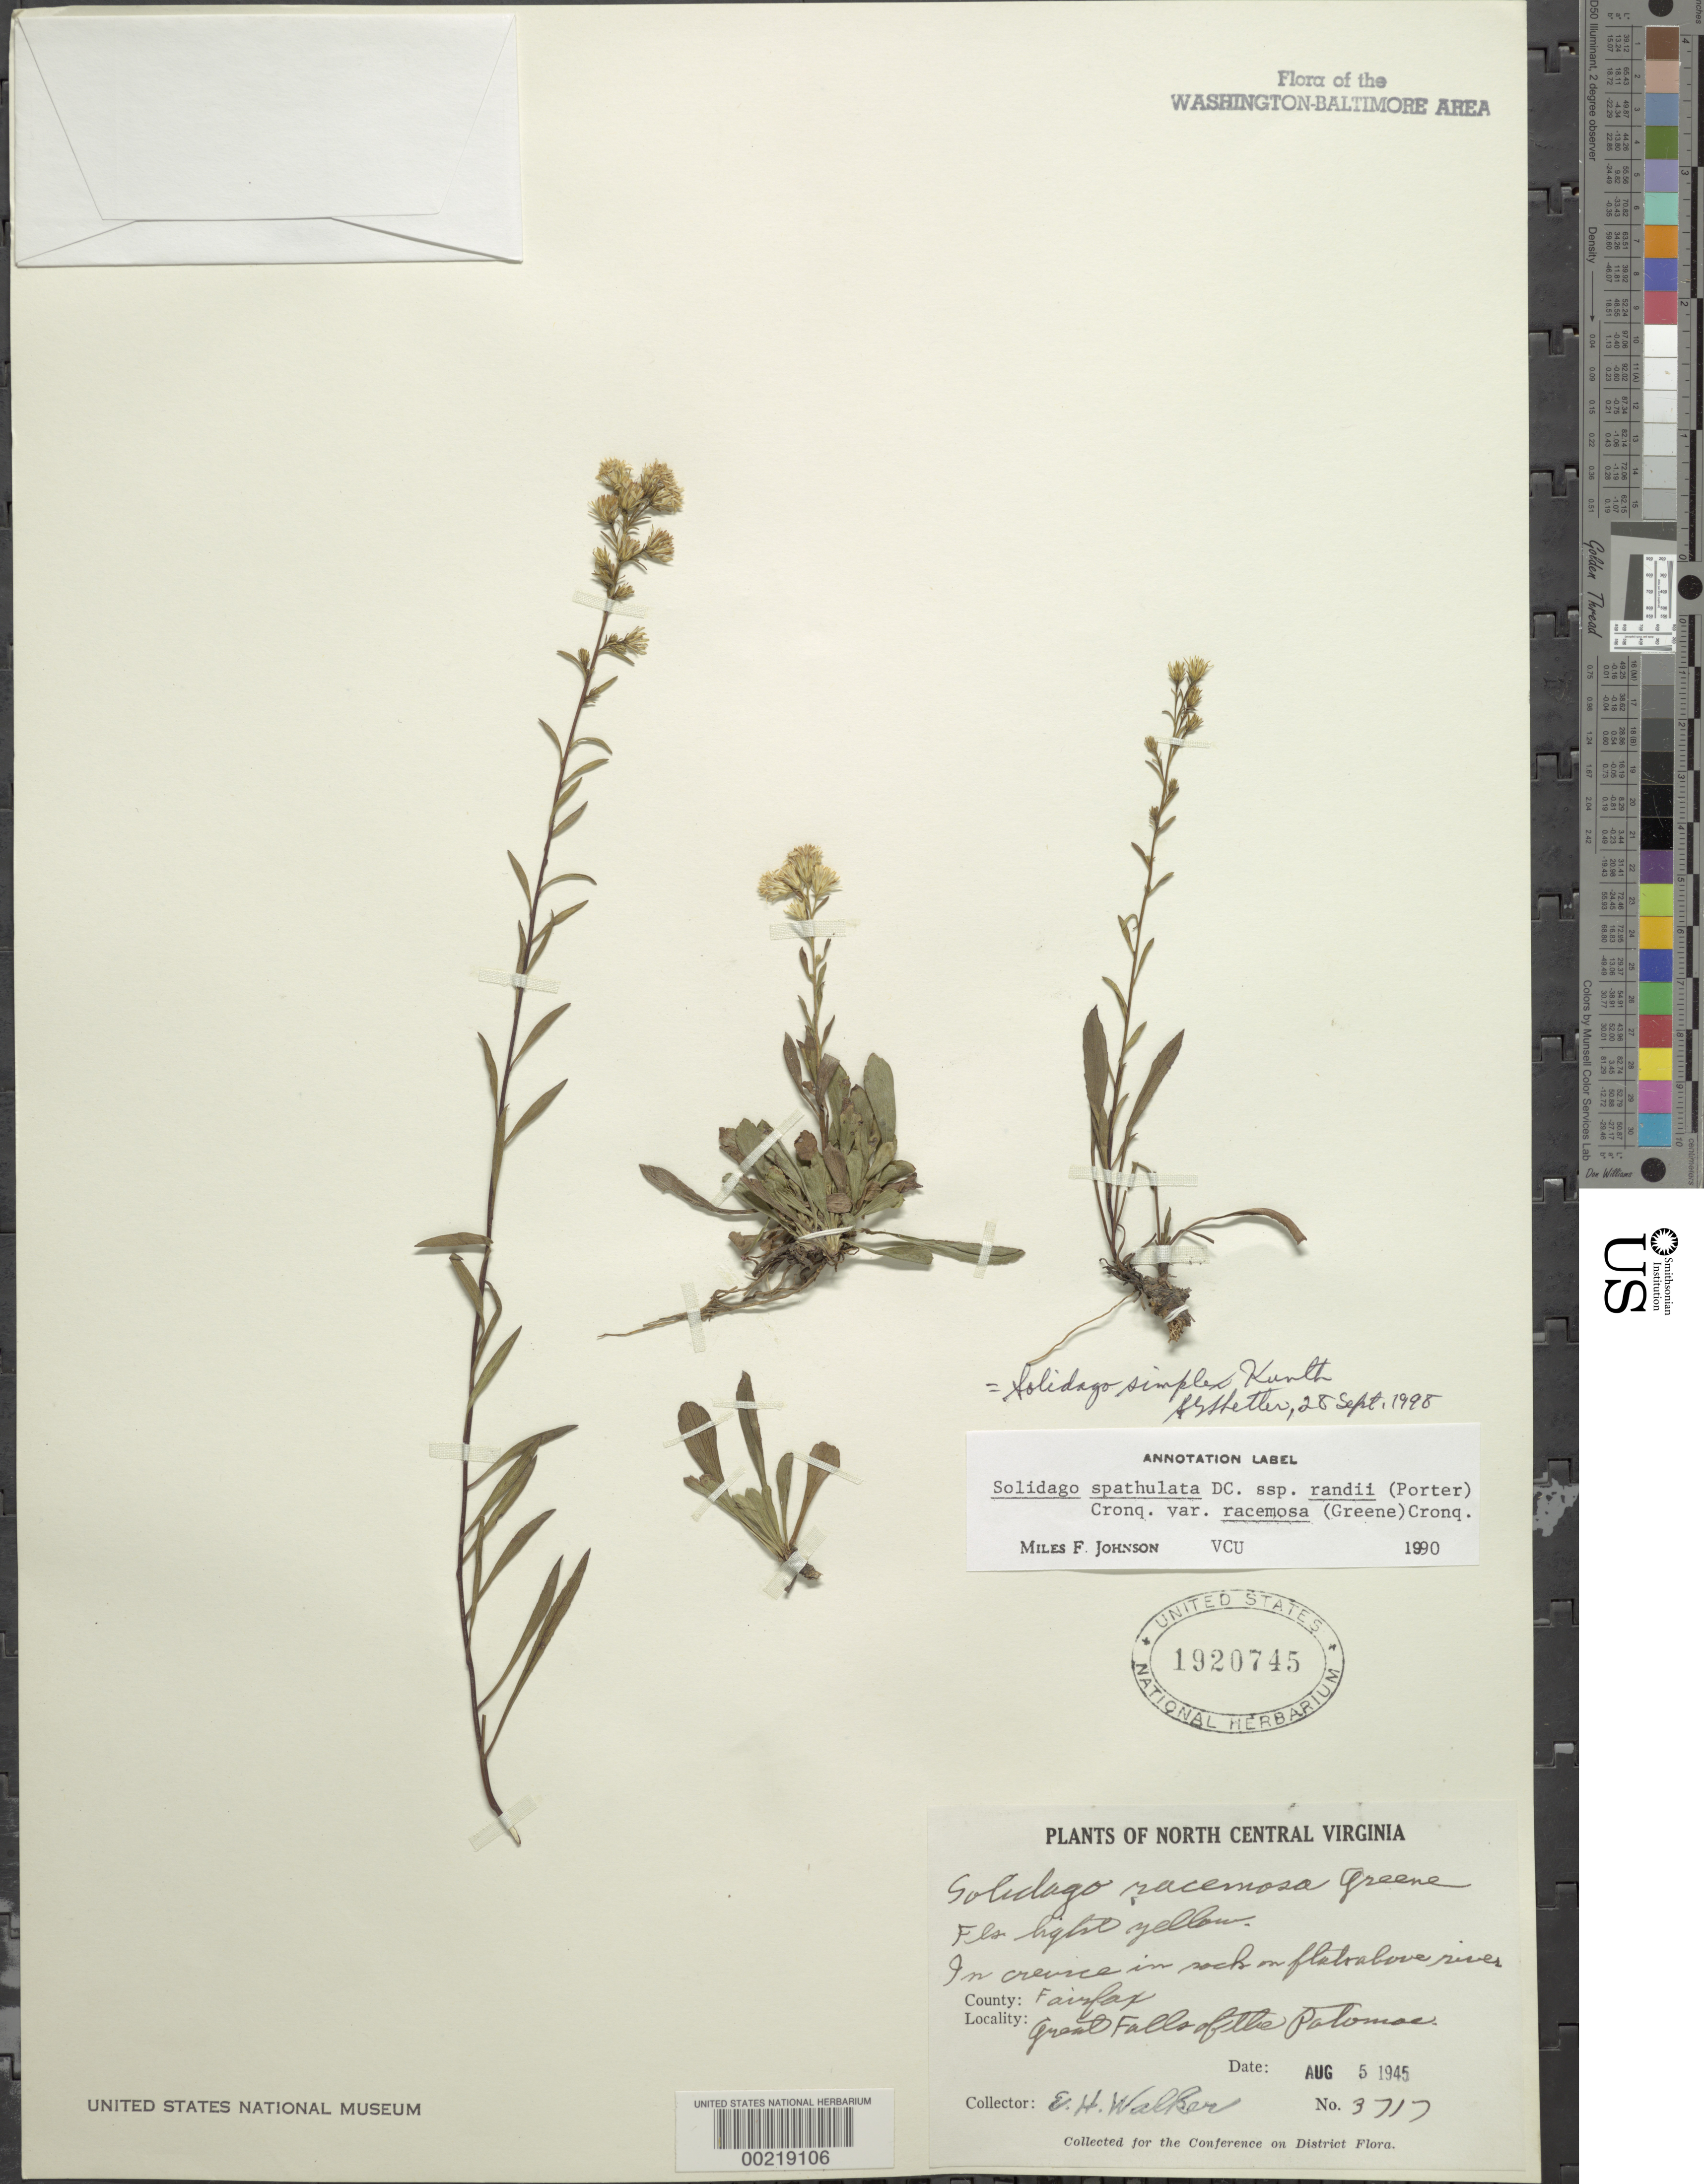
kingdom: Plantae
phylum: Tracheophyta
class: Magnoliopsida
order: Asterales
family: Asteraceae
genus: Solidago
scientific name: Solidago simplex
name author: Kunth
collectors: E. H. Walker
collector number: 3717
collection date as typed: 05 Aug 1945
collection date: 1945-08-05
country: United States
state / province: Virginia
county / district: Fairfax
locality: Great Falls C. & O. Canal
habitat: Rock crevice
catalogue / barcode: US 1920745